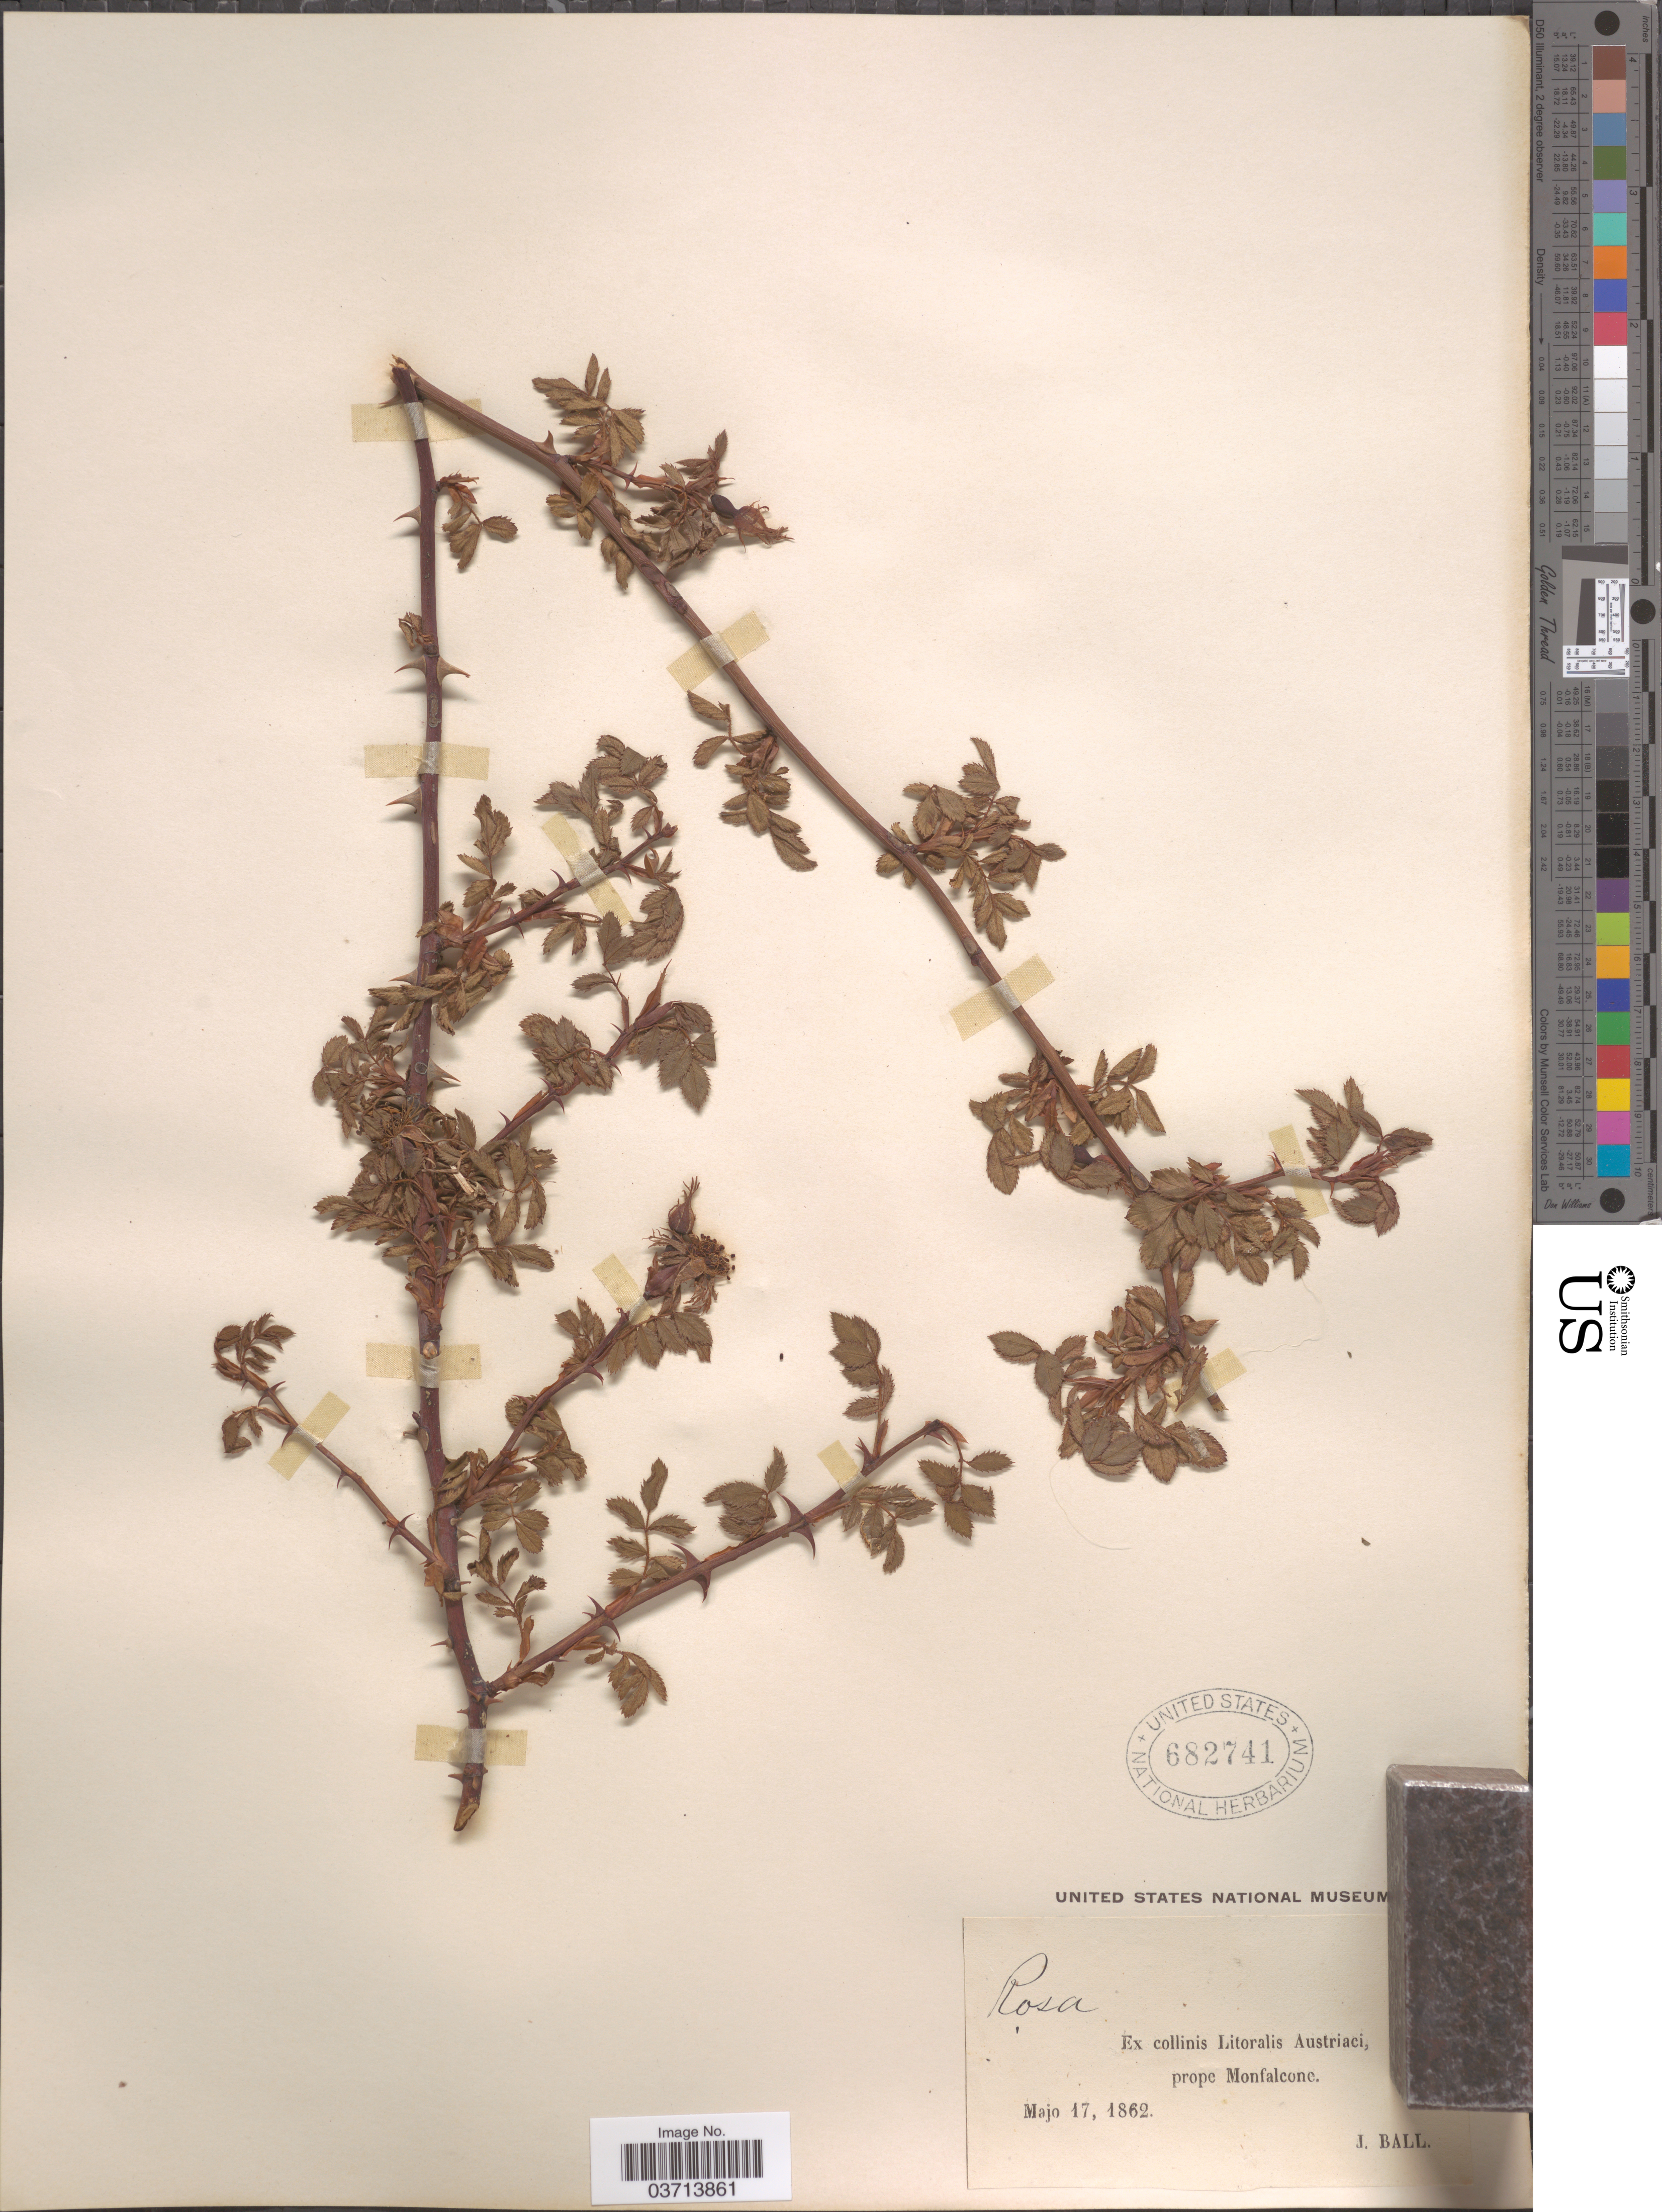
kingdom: Plantae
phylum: Tracheophyta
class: Magnoliopsida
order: Rosales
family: Rosaceae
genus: Rosa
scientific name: Rosa sp.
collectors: J. Ball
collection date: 1862-05-17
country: Italy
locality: Ex collinis Litoralis Austriaci, prope Monfalcone.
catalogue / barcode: US 682741